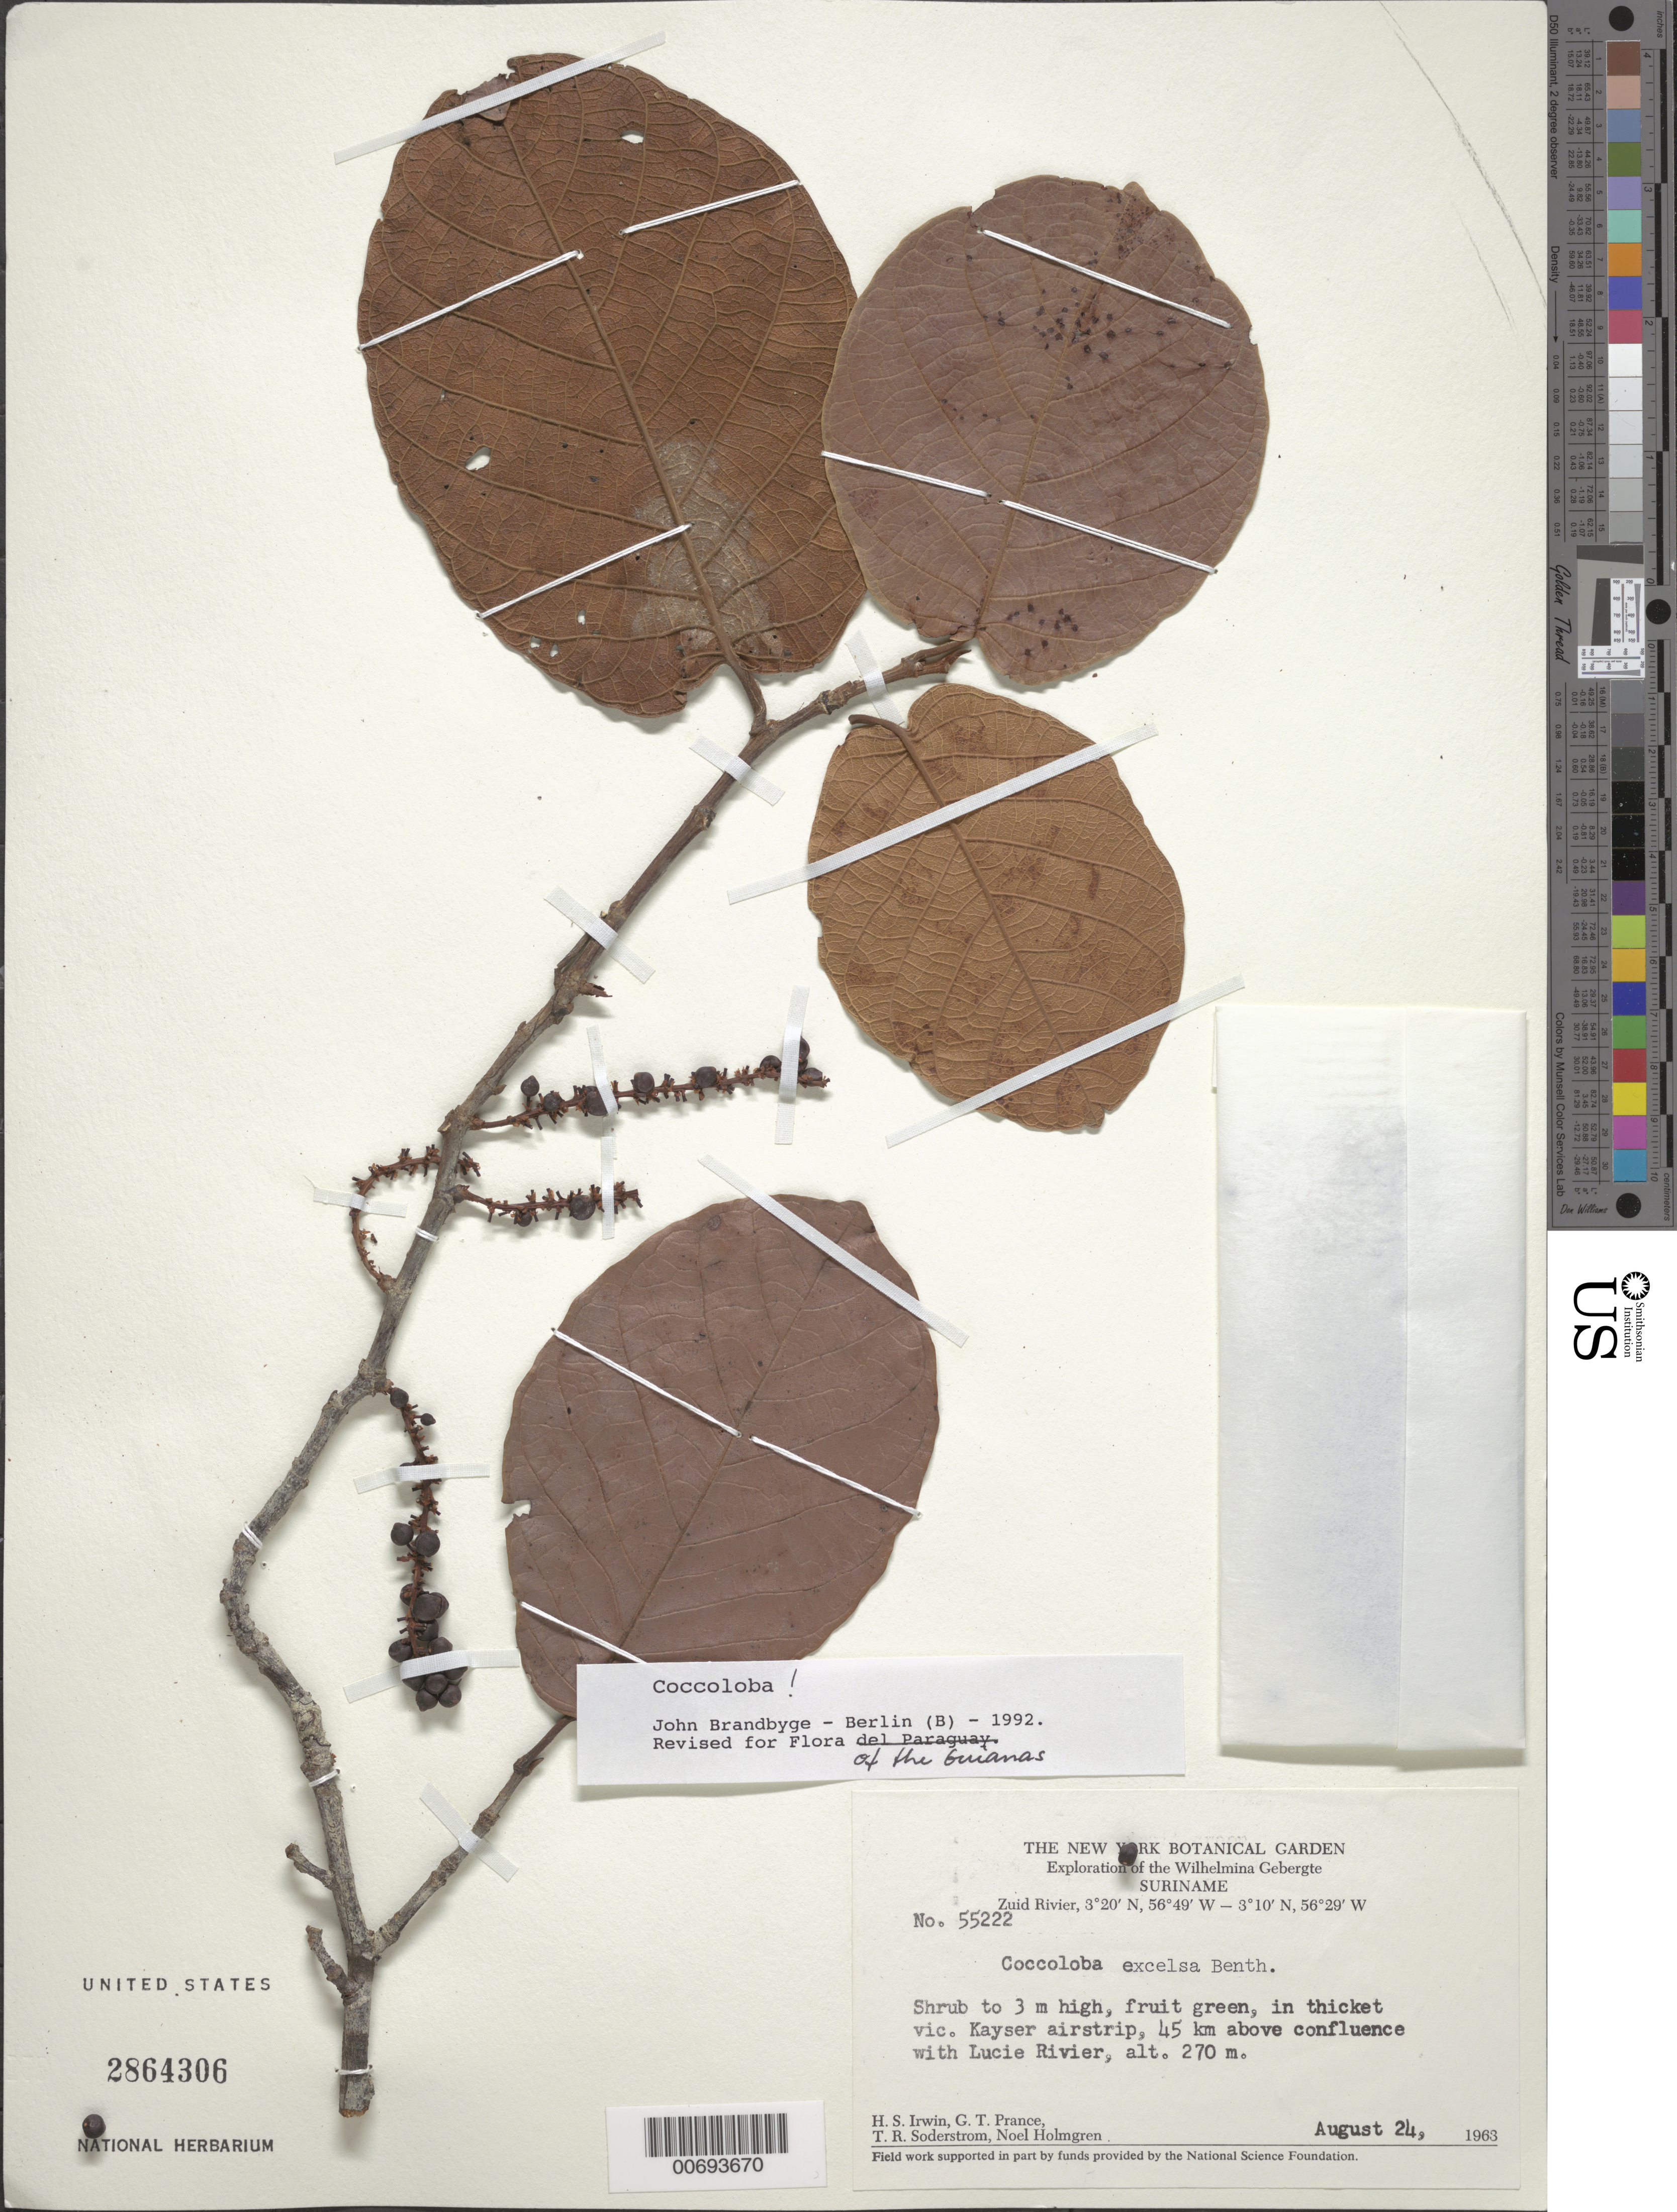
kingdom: Plantae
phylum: Tracheophyta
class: Magnoliopsida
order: Caryophyllales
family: Polygonaceae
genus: Coccoloba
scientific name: Coccoloba excelsa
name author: Benth.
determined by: Brandbyge, J.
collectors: H. Irwin, G. T. Prance, T. R. Soderstrom & N. H. Holmgren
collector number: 55222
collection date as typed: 24-Aug-63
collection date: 1963-08-24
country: Suriname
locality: Kayser Airstrip, Zuid R., 45 km above confl. with Lucie R., Wilhelmina Gebergte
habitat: Thicket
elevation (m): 270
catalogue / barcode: US 2864306